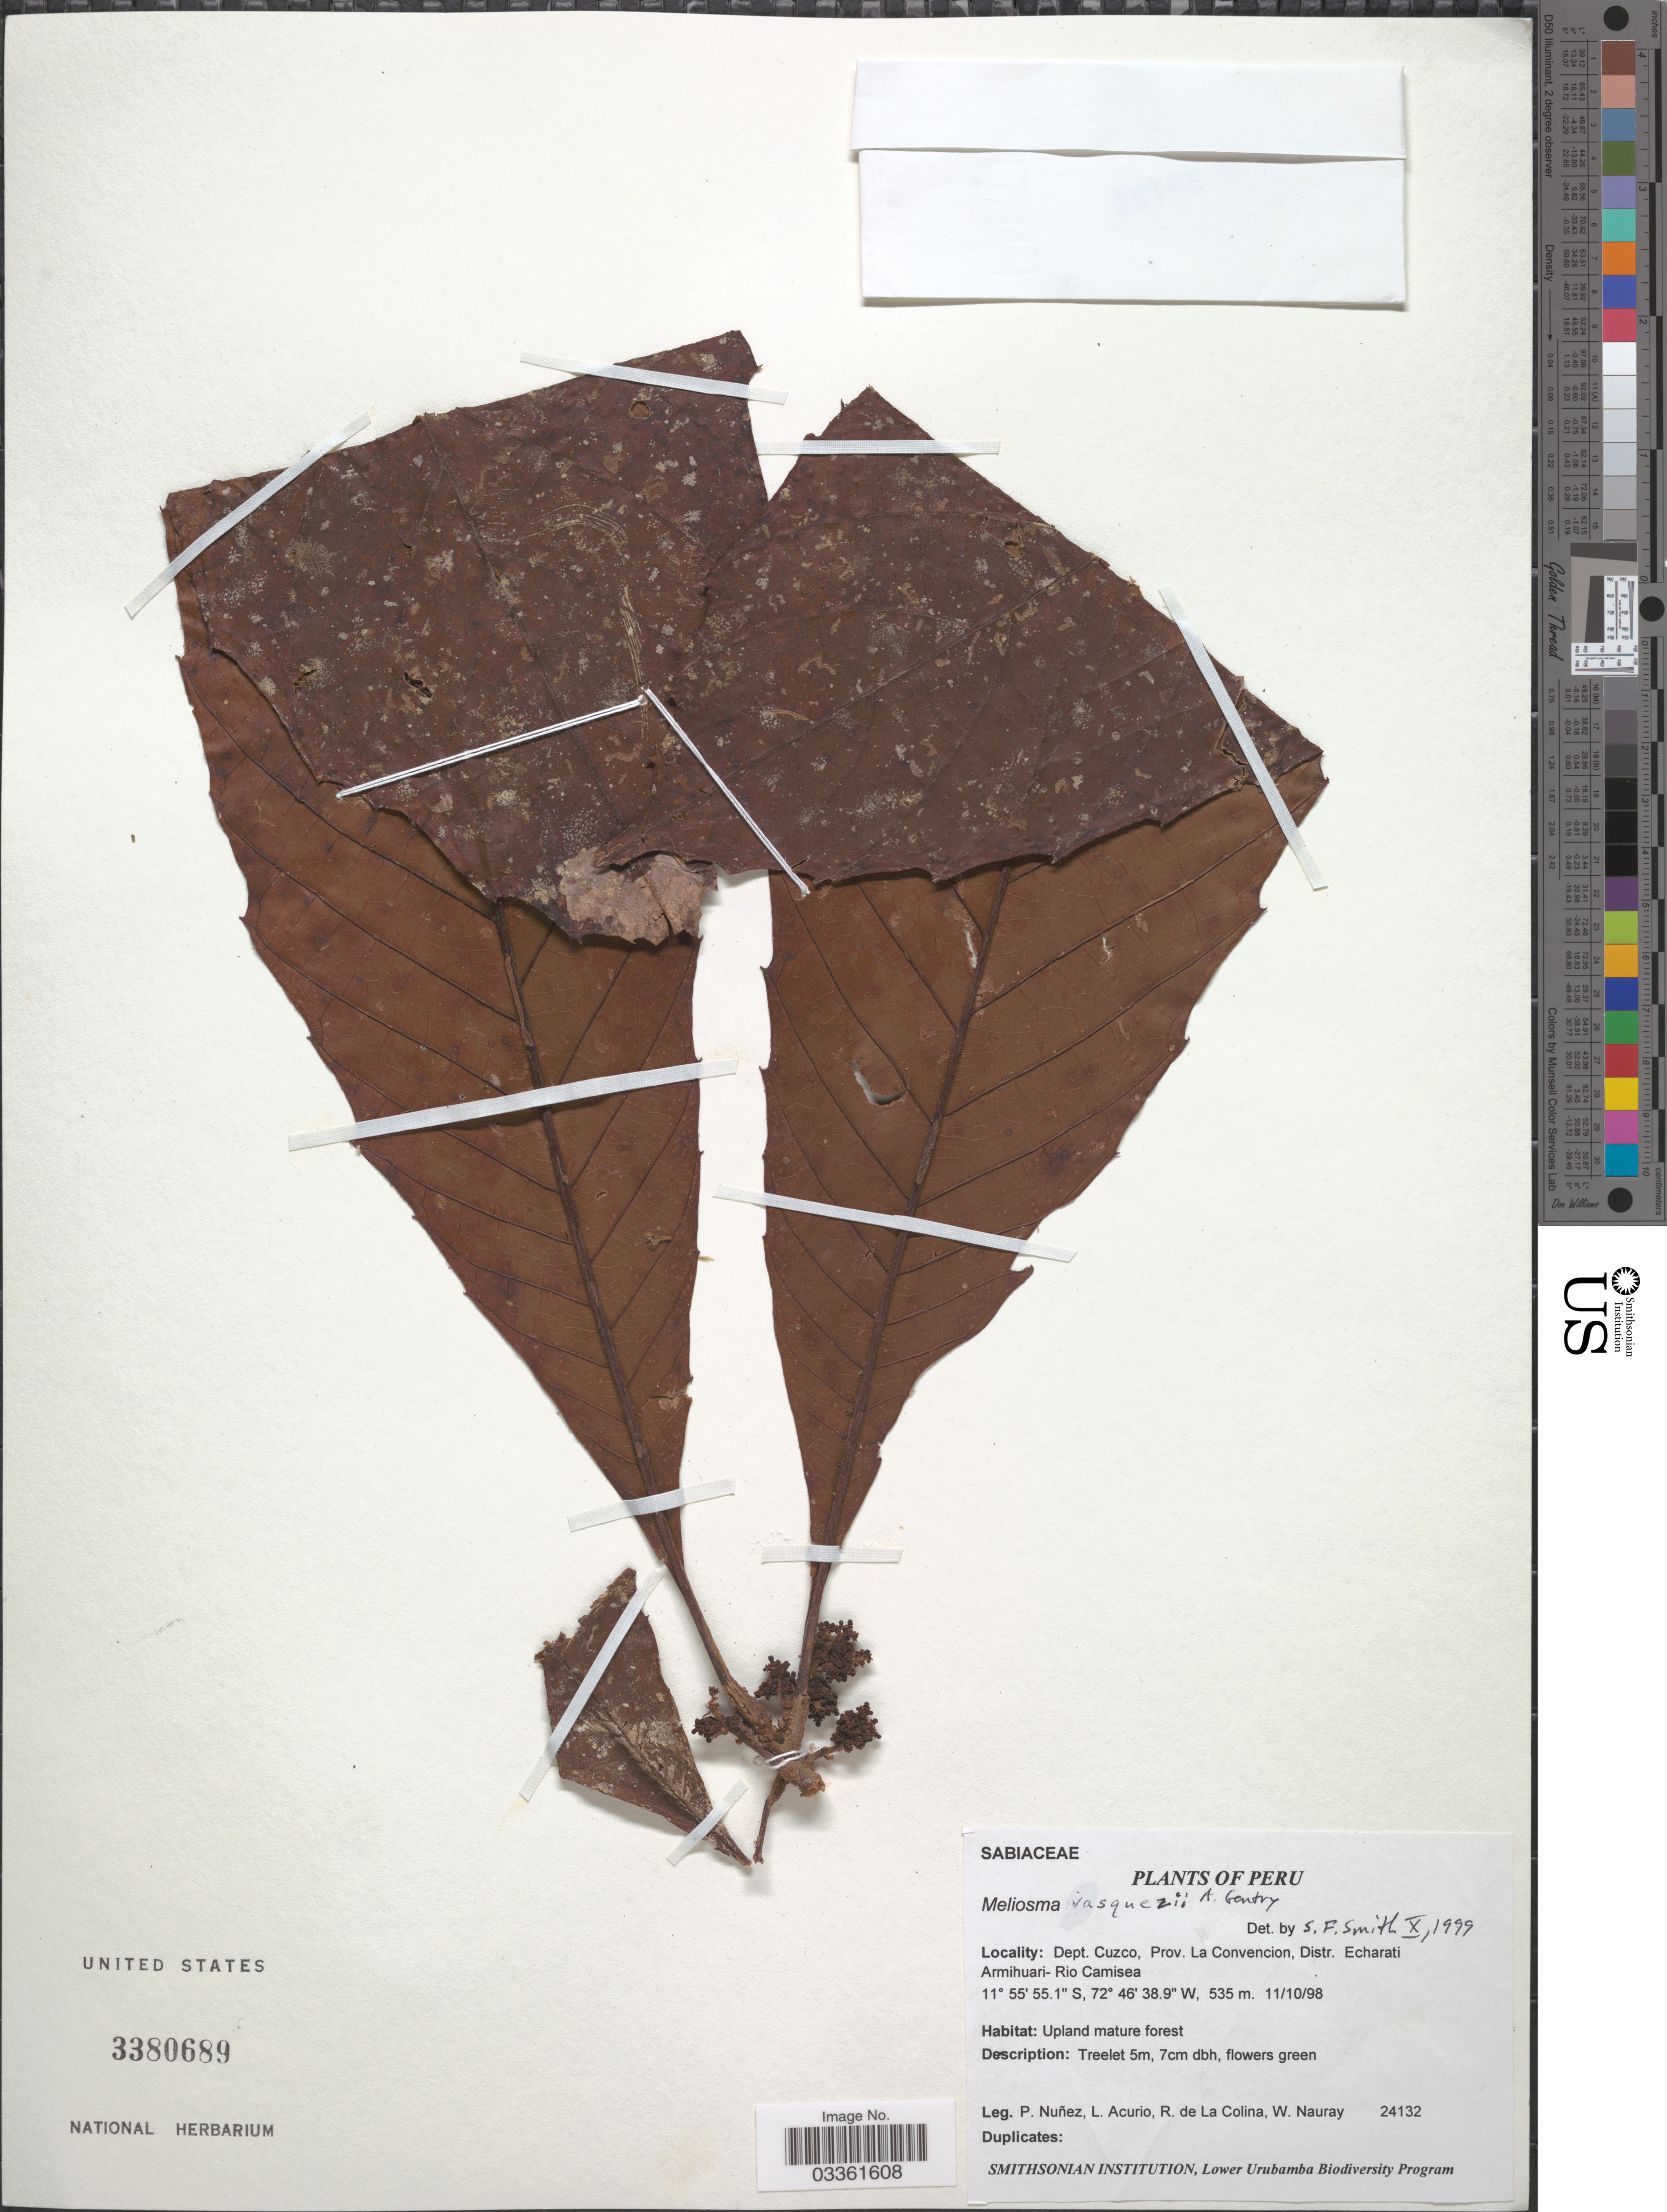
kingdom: Plantae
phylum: Tracheophyta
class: Magnoliopsida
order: Proteales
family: Sabiaceae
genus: Meliosma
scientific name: Meliosma vasquezii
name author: Gentry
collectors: P. Nuñez V., L. Acurio, R. de La Colina & W. Nauray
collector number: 24132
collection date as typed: Transcribed d/m/y: 11/10/98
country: Peru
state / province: Cusco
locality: Dept. Cuzco, Prov. La Convencion, Distr. Echarati Armihuari-Rio Camisea.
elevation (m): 535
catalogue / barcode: US 3380689